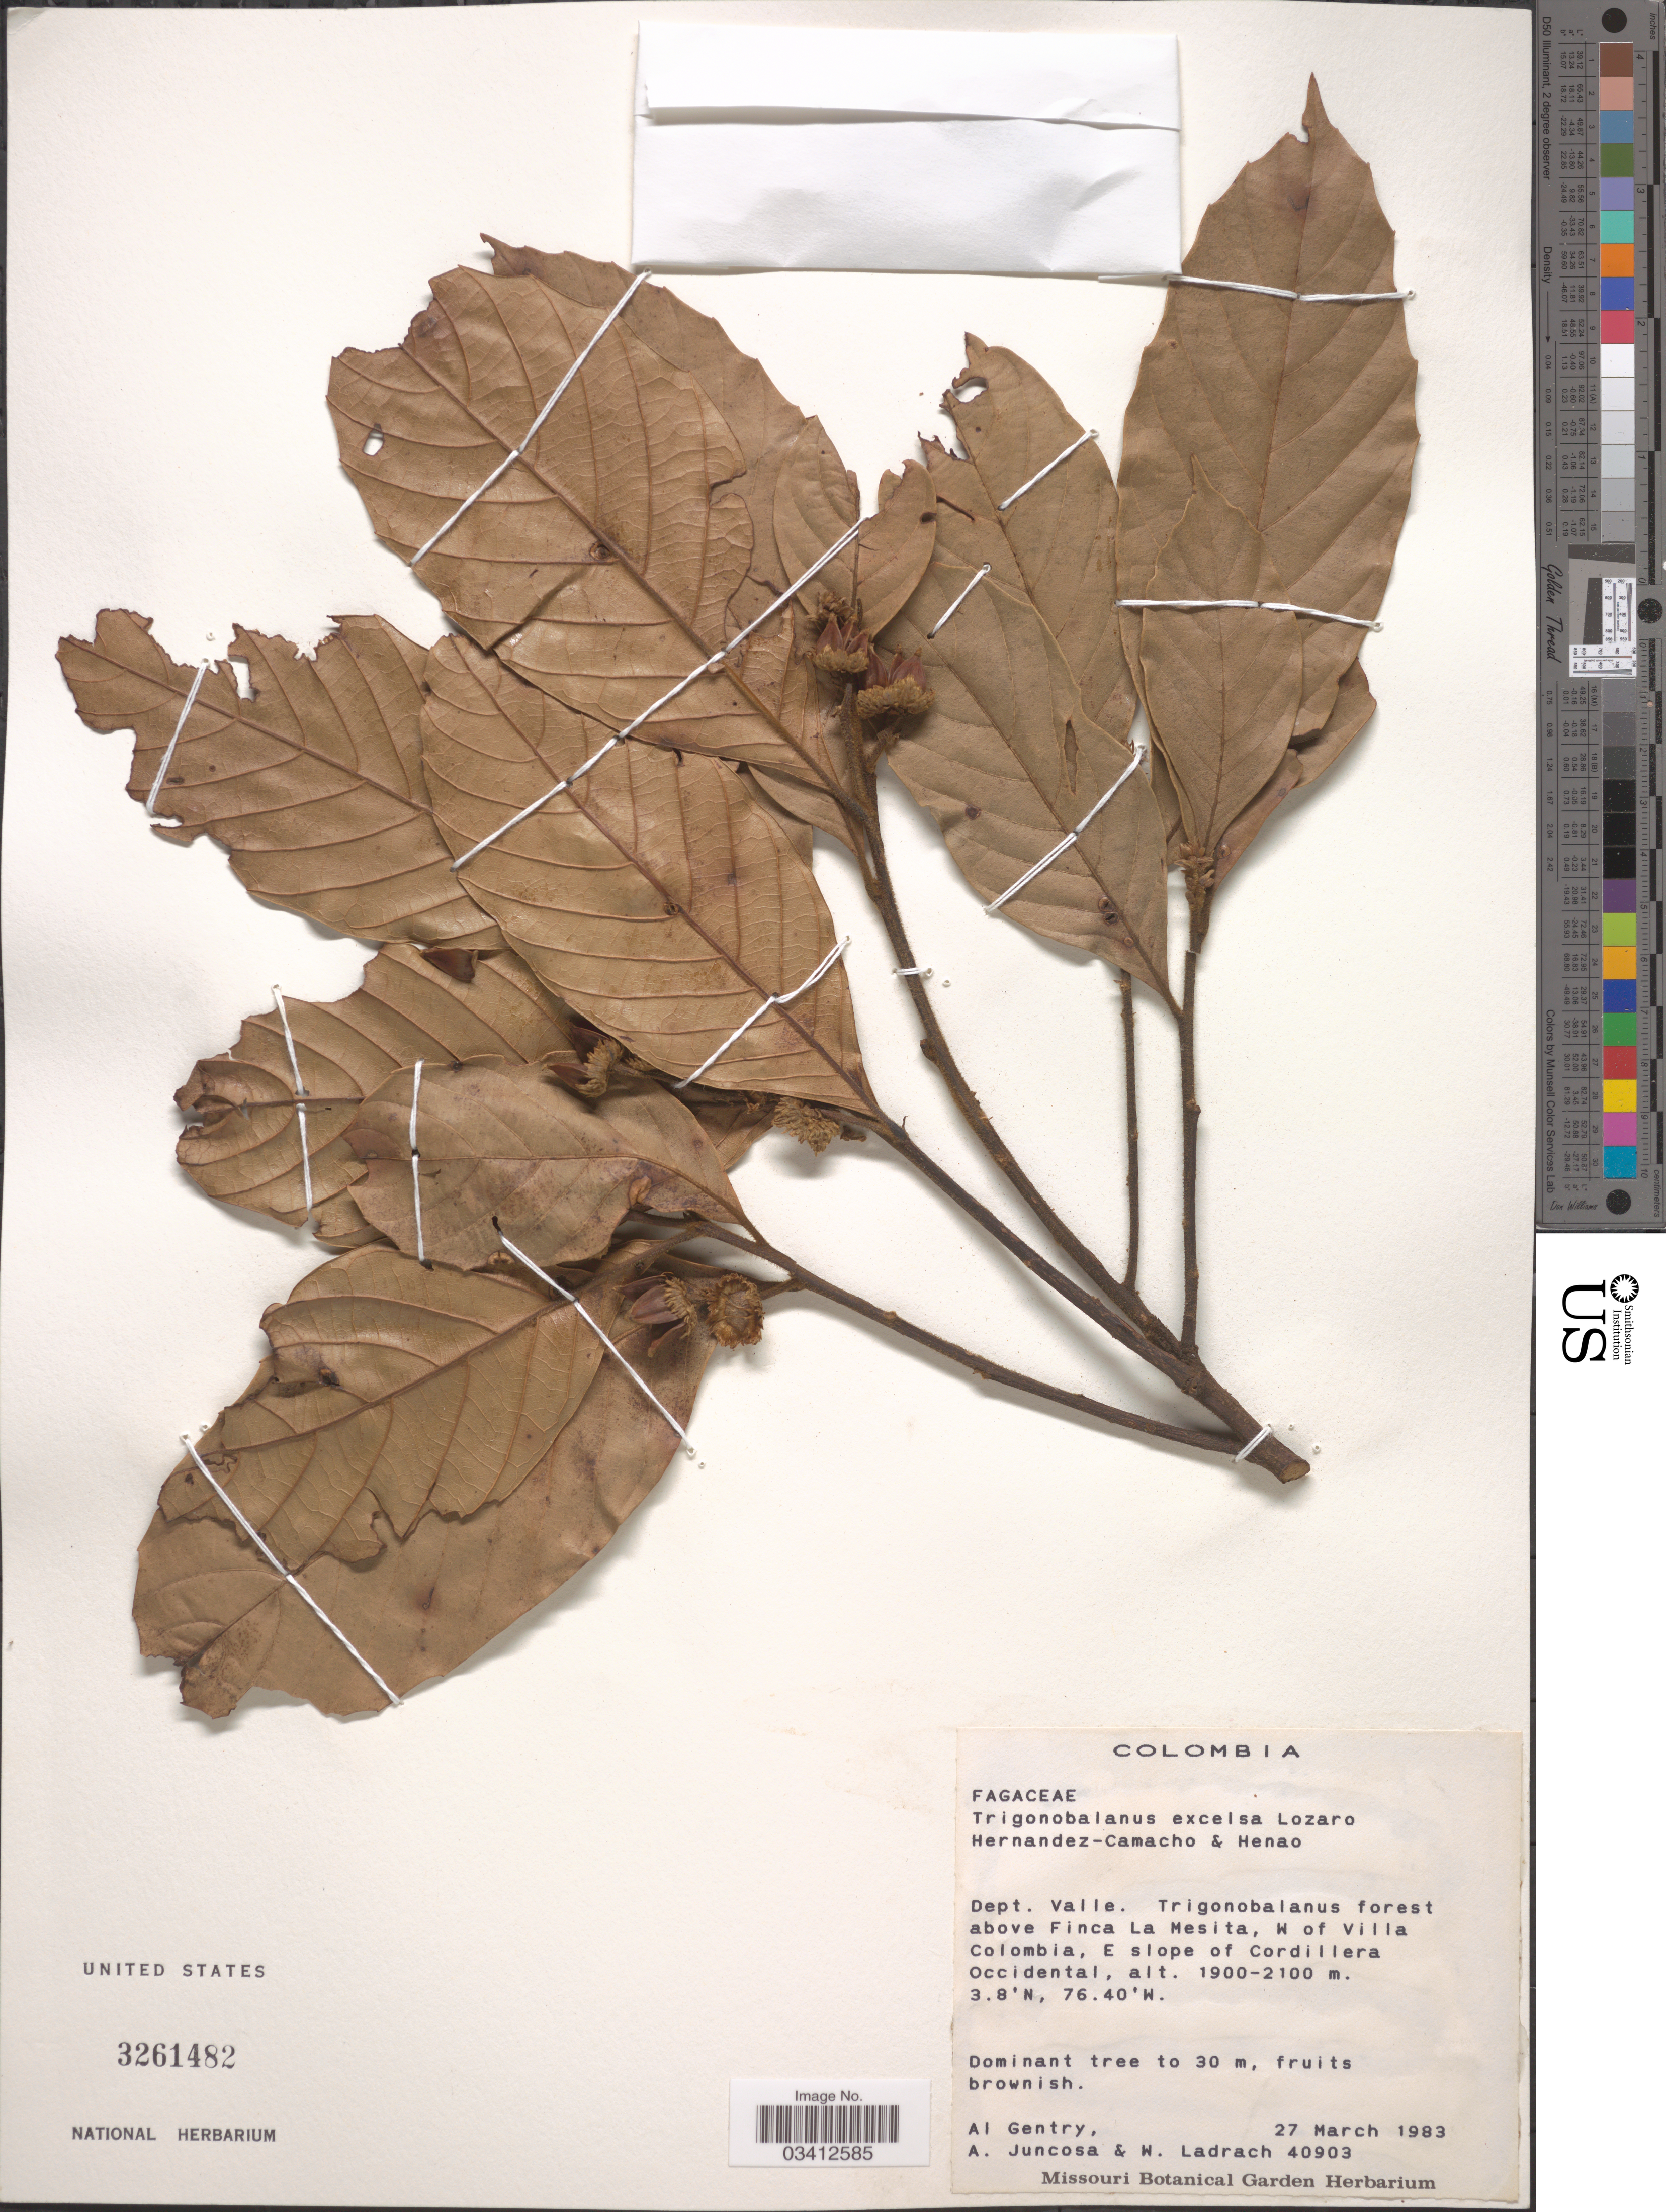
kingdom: Plantae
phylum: Tracheophyta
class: Magnoliopsida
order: Fagales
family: Fagaceae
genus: Trigonobalanus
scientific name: Trigonobalanus excelsa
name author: Lozano et al.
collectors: A. H. Gentry, A. Juncosa & W. Ladrach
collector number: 40903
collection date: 1983-03-27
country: Colombia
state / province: Valle del Cauca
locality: Dept. Valle. Trigonobalanus forest above Finca La Mesita, W of Villa Colombia, E slope of Cordillera Occidental.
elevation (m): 1900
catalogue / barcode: US 3261482